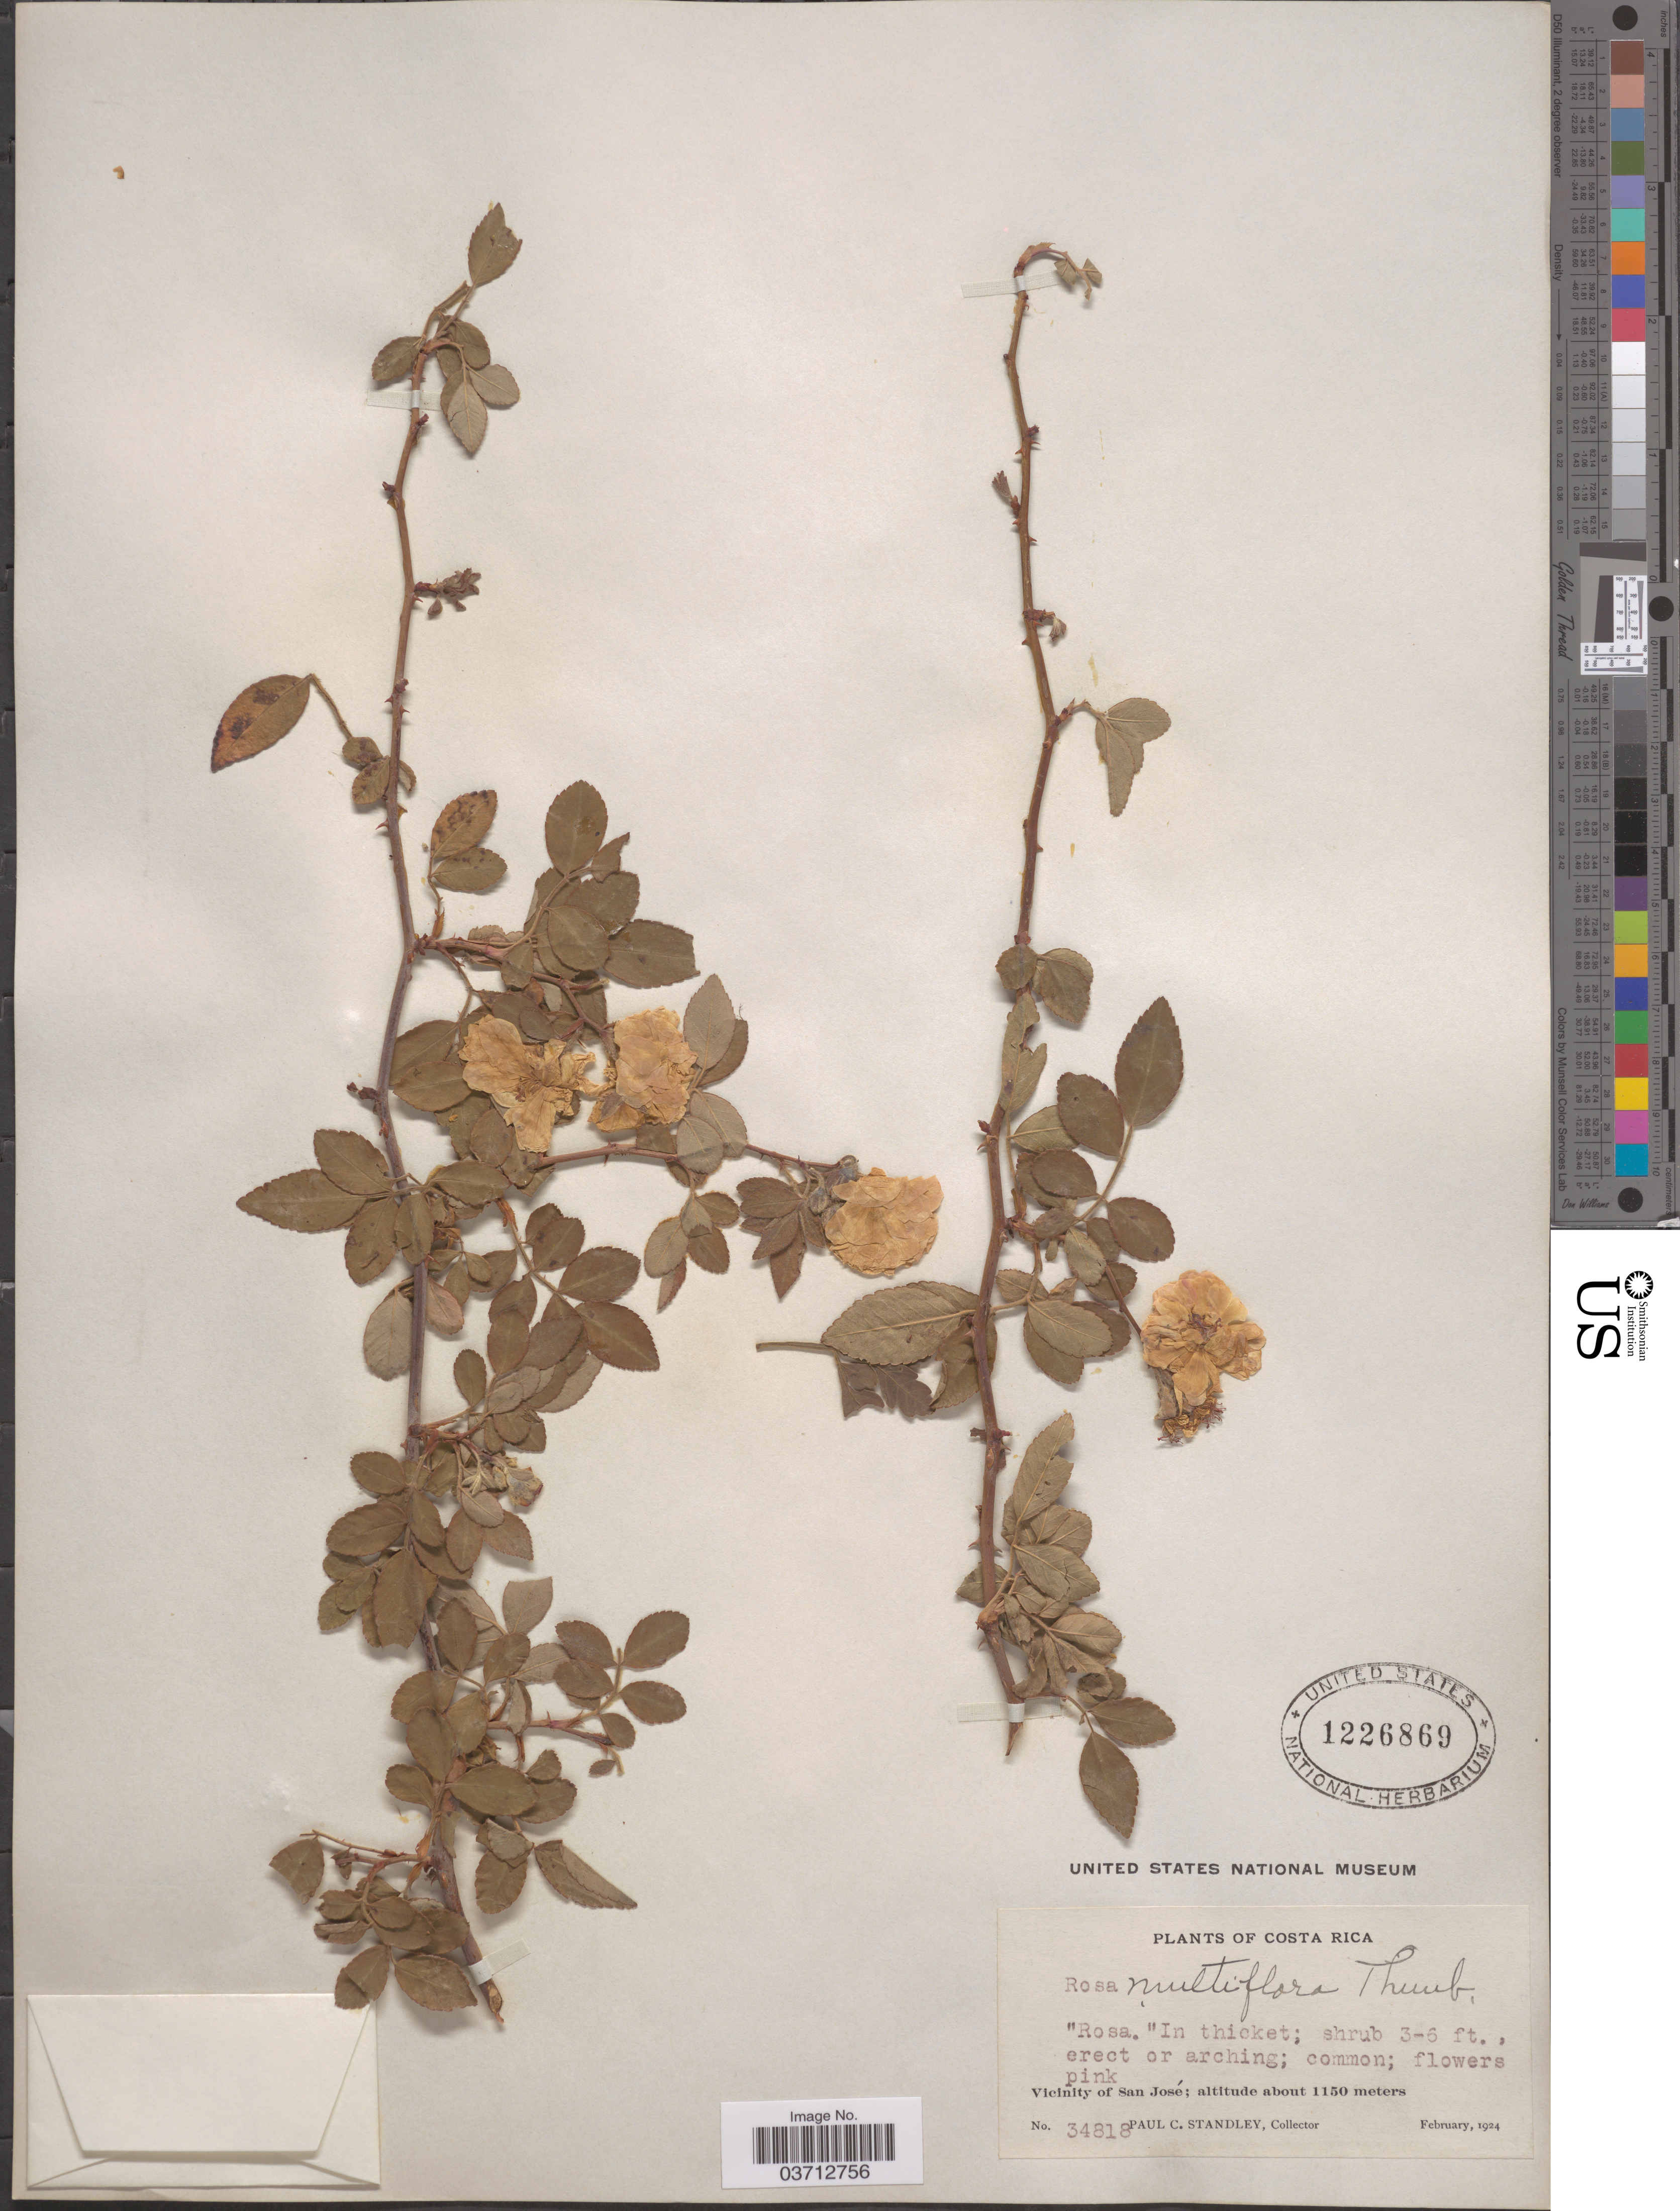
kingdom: Plantae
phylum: Tracheophyta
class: Magnoliopsida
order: Rosales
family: Rosaceae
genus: Rosa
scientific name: Rosa multiflora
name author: Thunb.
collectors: P. C. Standley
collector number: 34818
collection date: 1924-02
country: Costa Rica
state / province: San José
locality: Vicinity of San José.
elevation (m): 1150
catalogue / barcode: US 1226869